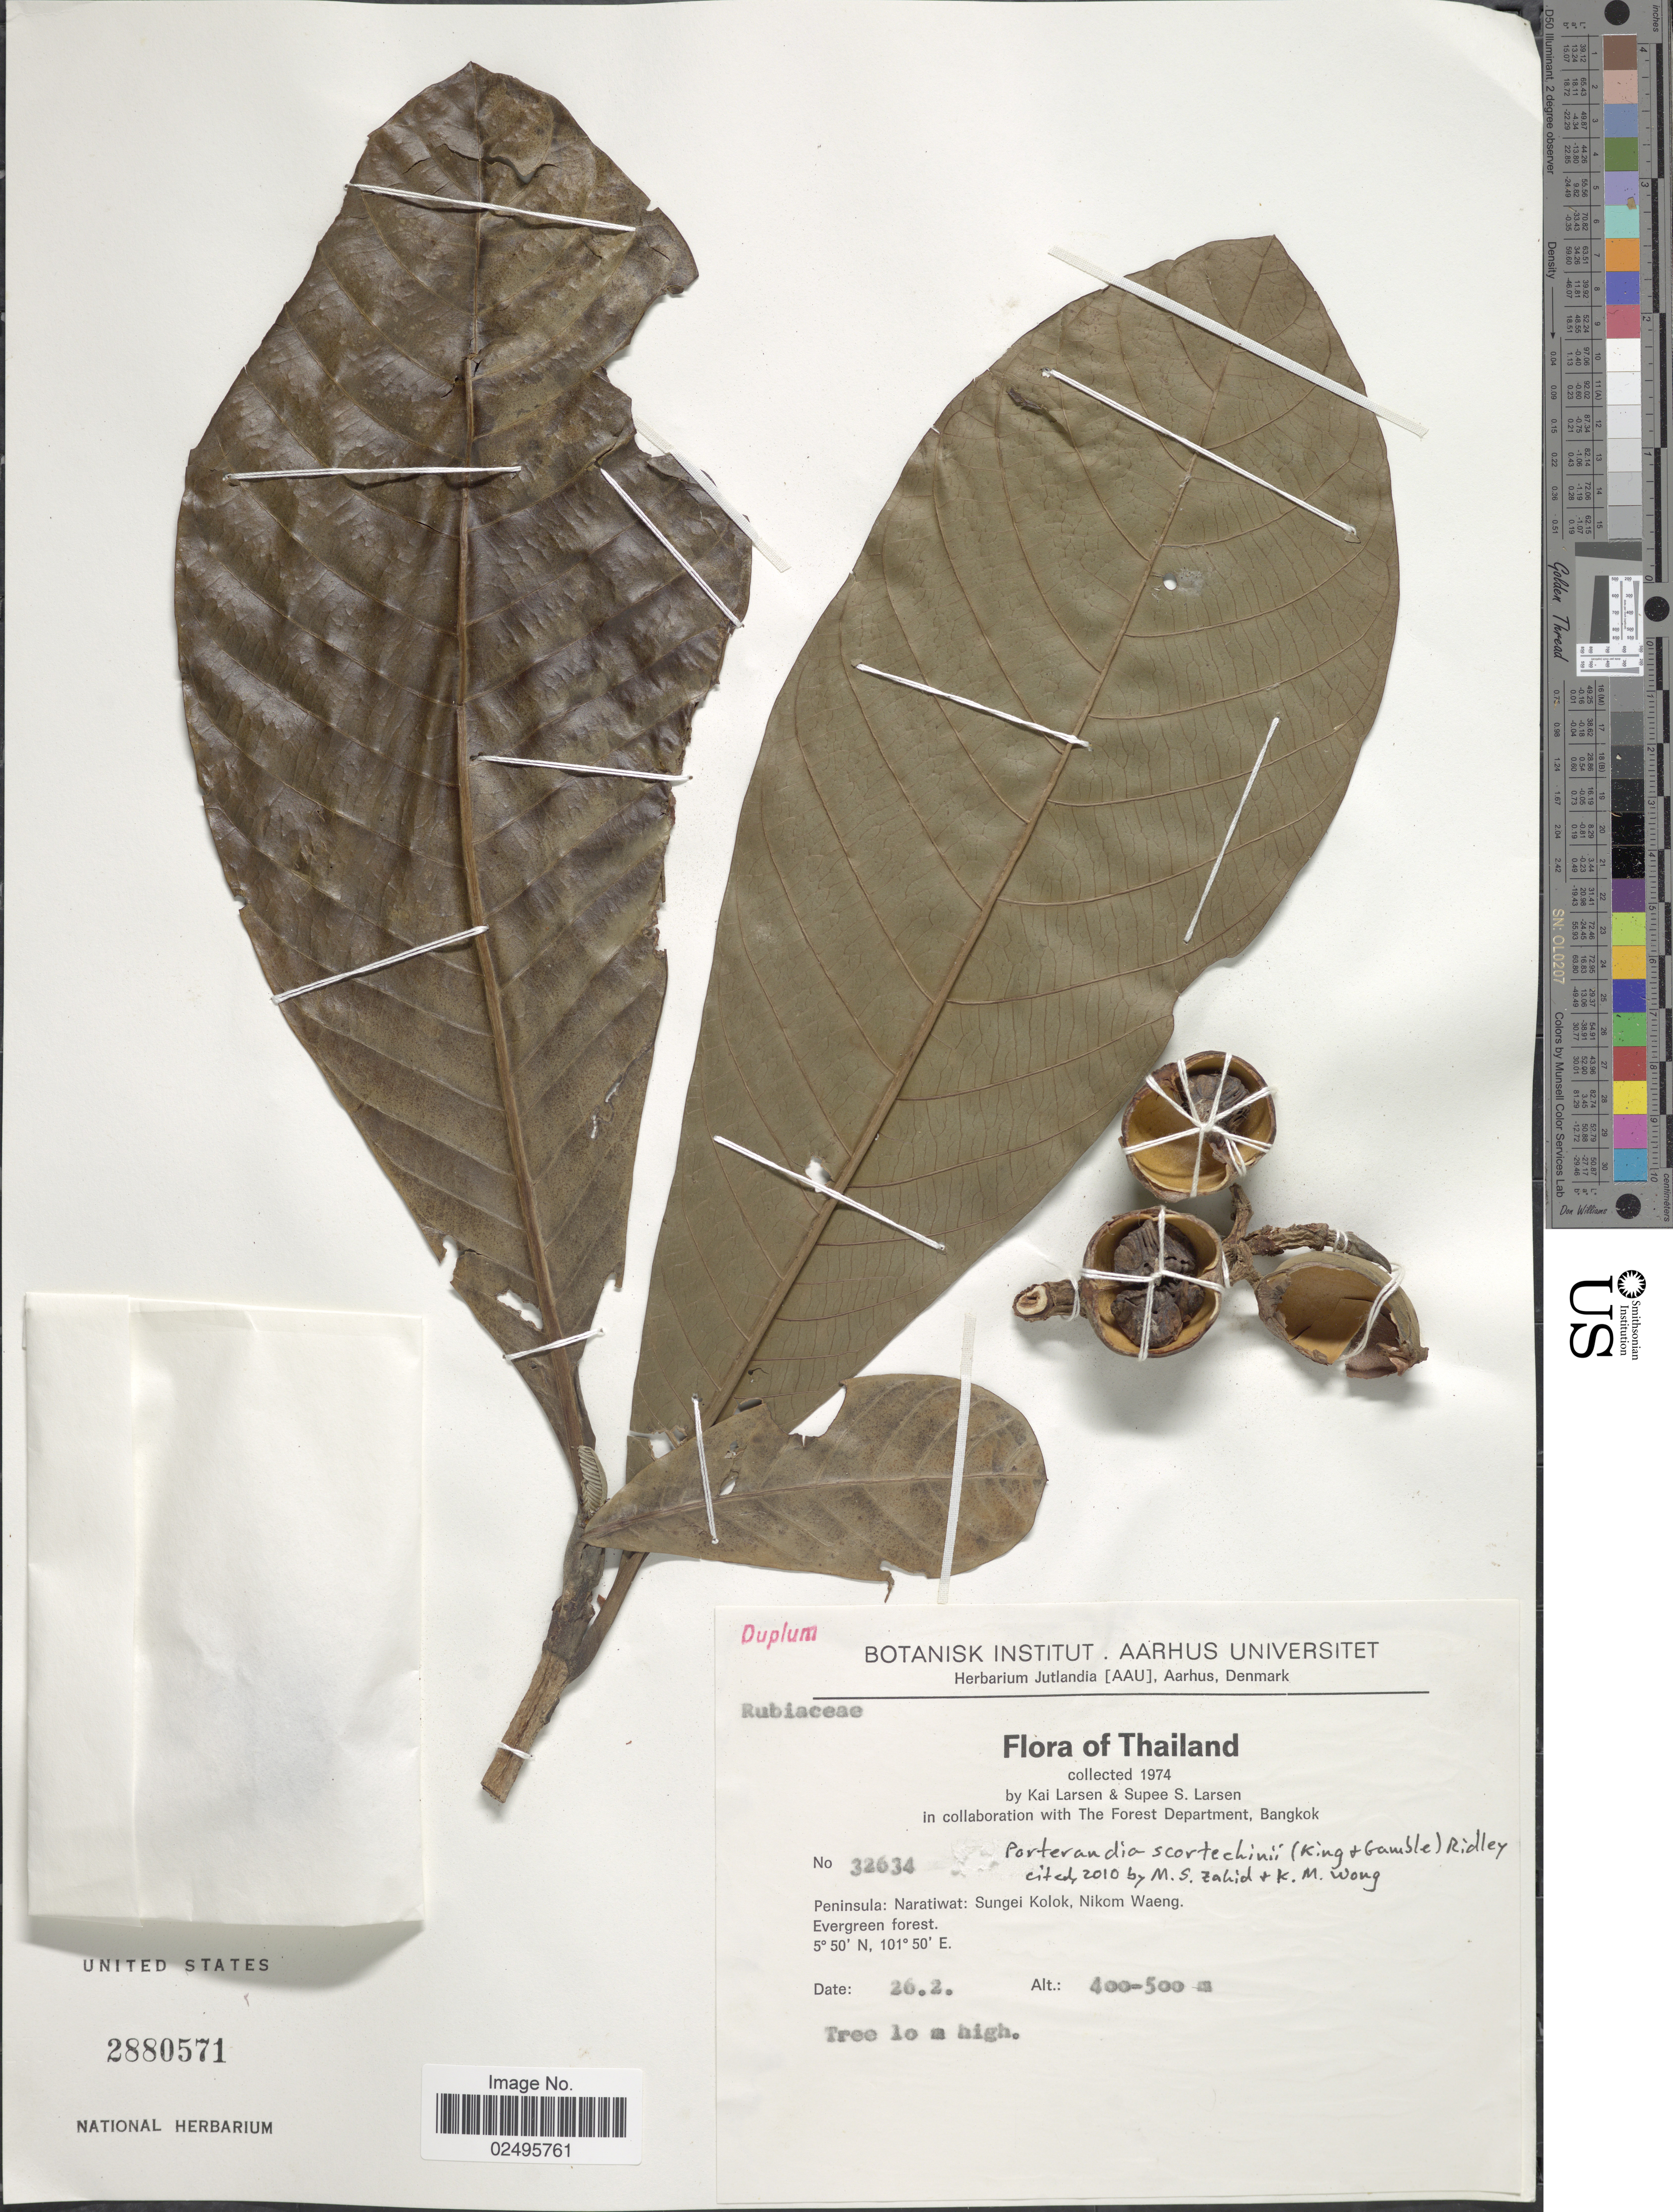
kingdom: Plantae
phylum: Tracheophyta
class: Magnoliopsida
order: Gentianales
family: Rubiaceae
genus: Porterandia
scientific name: Porterandia scortechinii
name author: (King & Gamble) Ridl.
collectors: K. Larsen & S. Larsen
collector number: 32634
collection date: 1974-02-26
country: Thailand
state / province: Narathiwat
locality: Peninsula: Sungei Kolok, Nikom Waeng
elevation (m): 400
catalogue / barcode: US 2880571